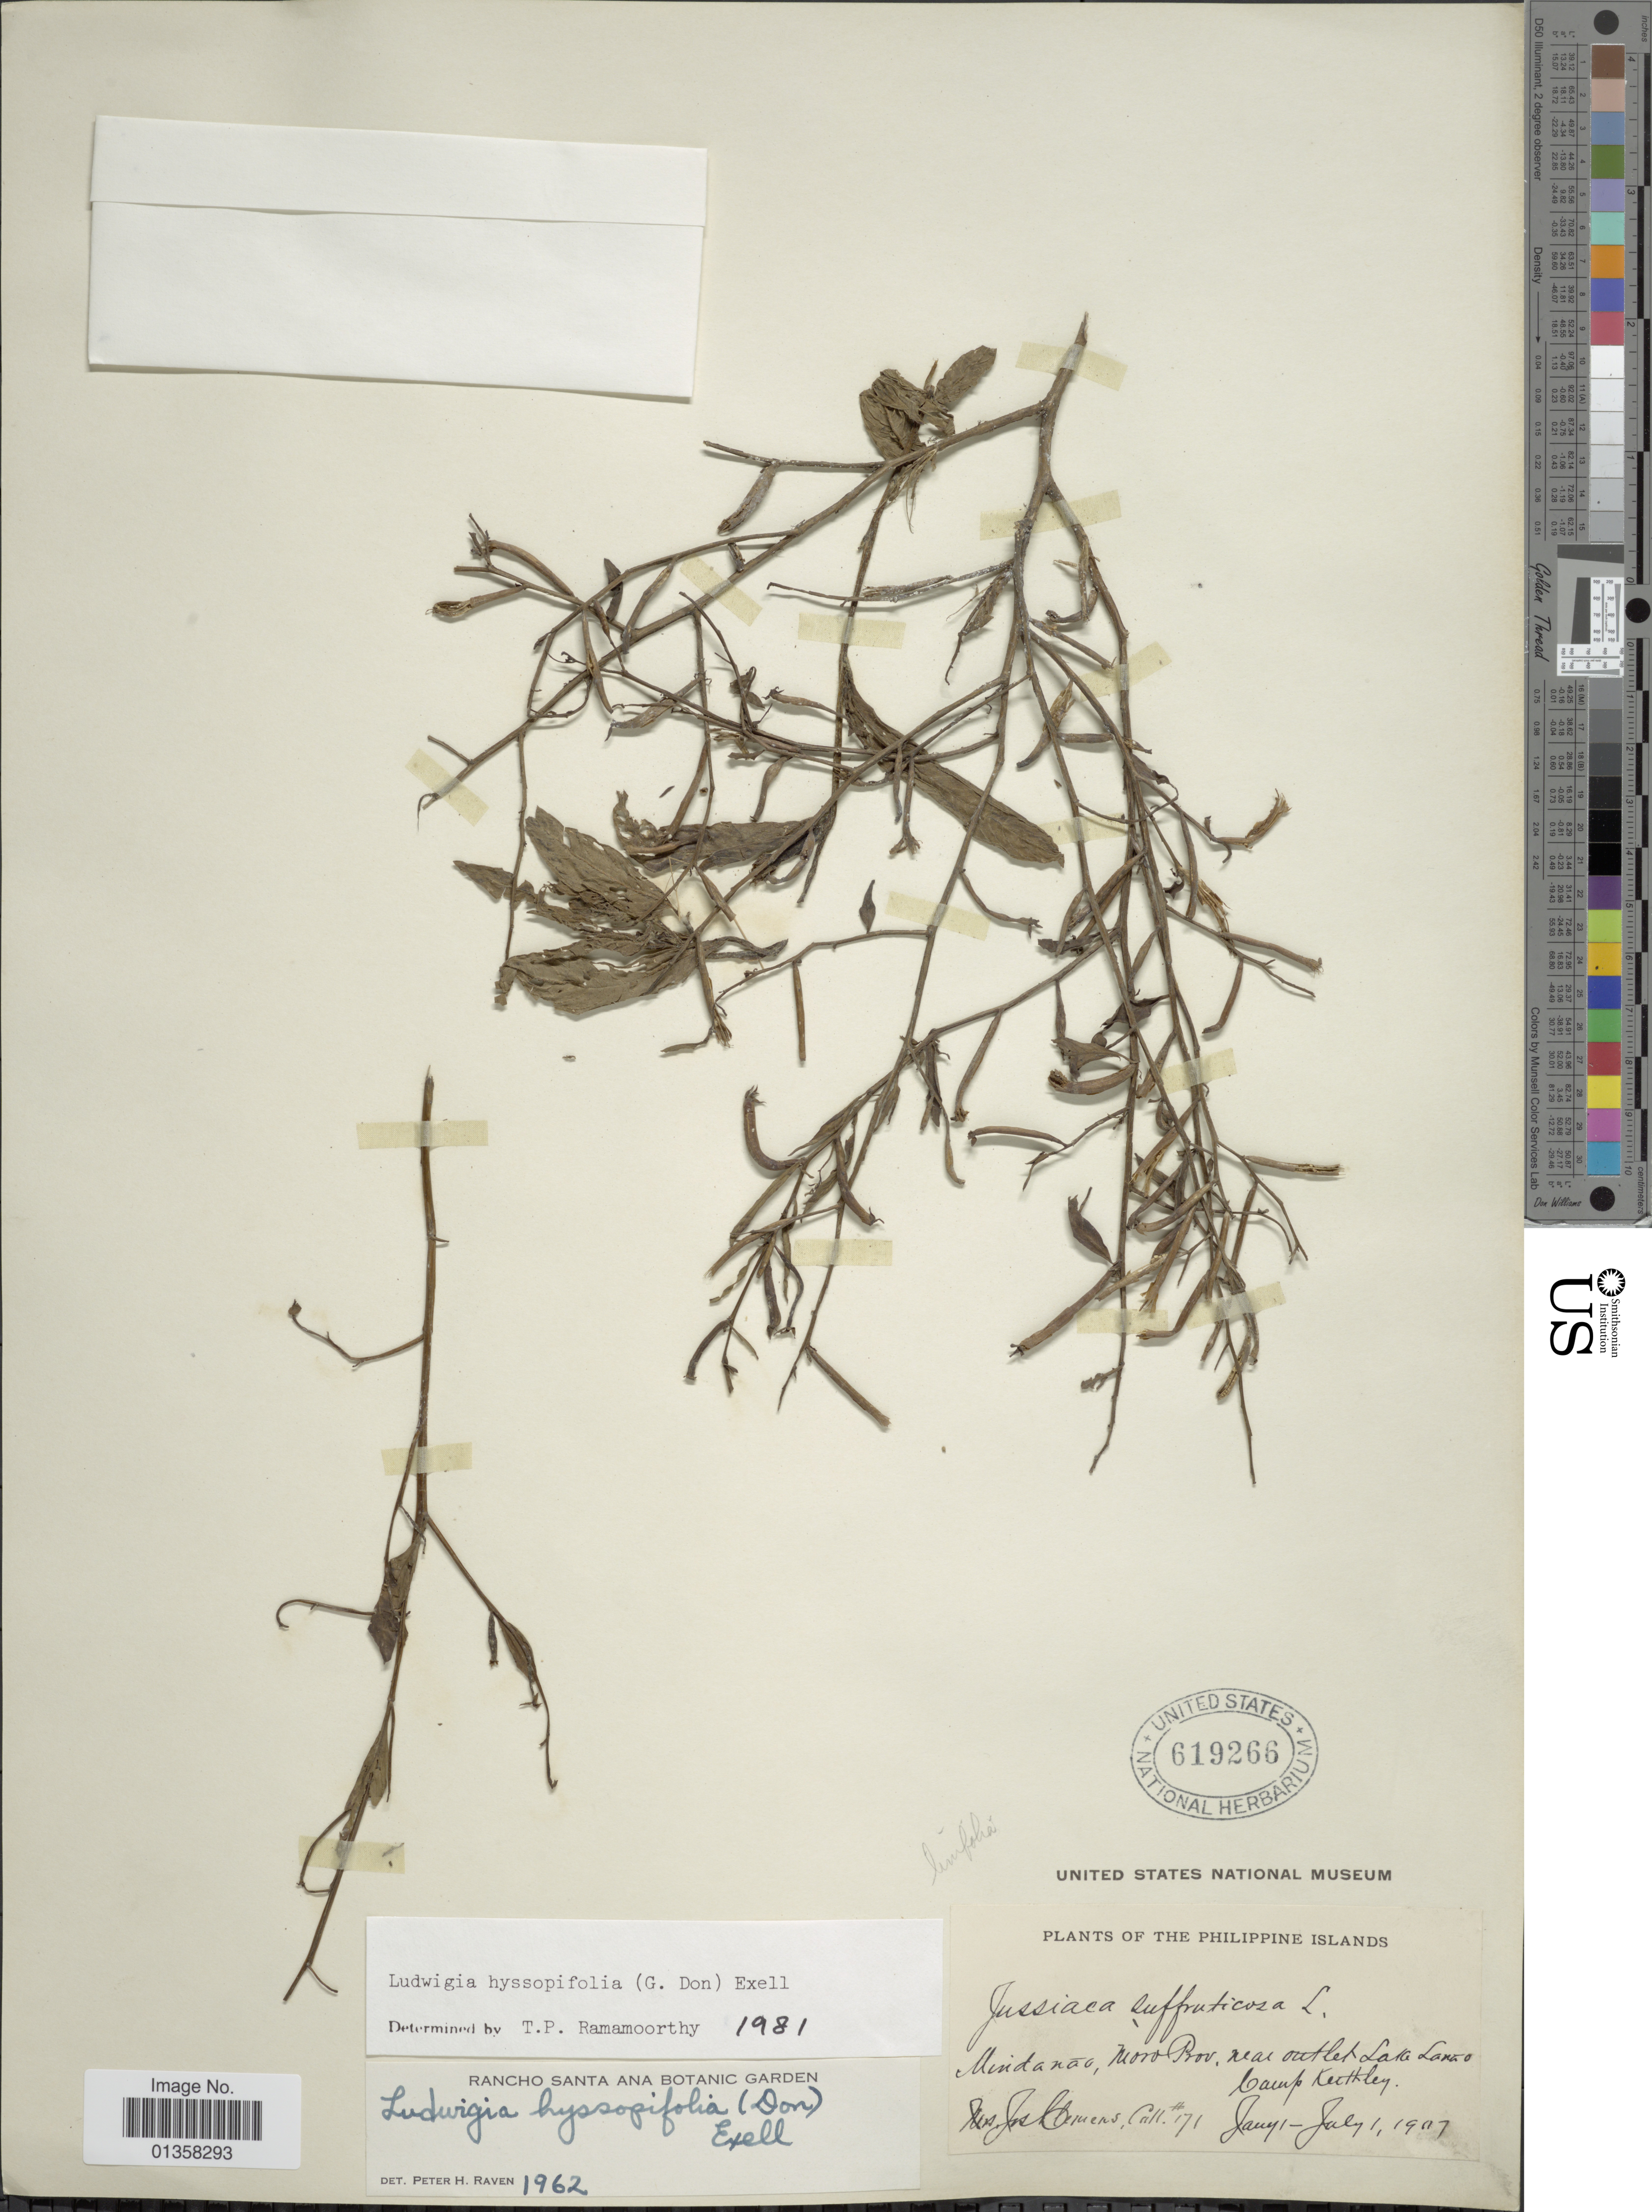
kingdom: Plantae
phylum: Tracheophyta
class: Magnoliopsida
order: Myrtales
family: Onagraceae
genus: Ludwigia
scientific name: Ludwigia hyssopifolia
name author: (G. Don) Exell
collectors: J. Clemens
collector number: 171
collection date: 1907-06-01/1907-07-01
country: Philippines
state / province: Muslim Mindanao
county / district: Lanao del Sur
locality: Mindanao, Moro Prov. near outlet Lake Lanao, Camp Keithley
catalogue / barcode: US 619266